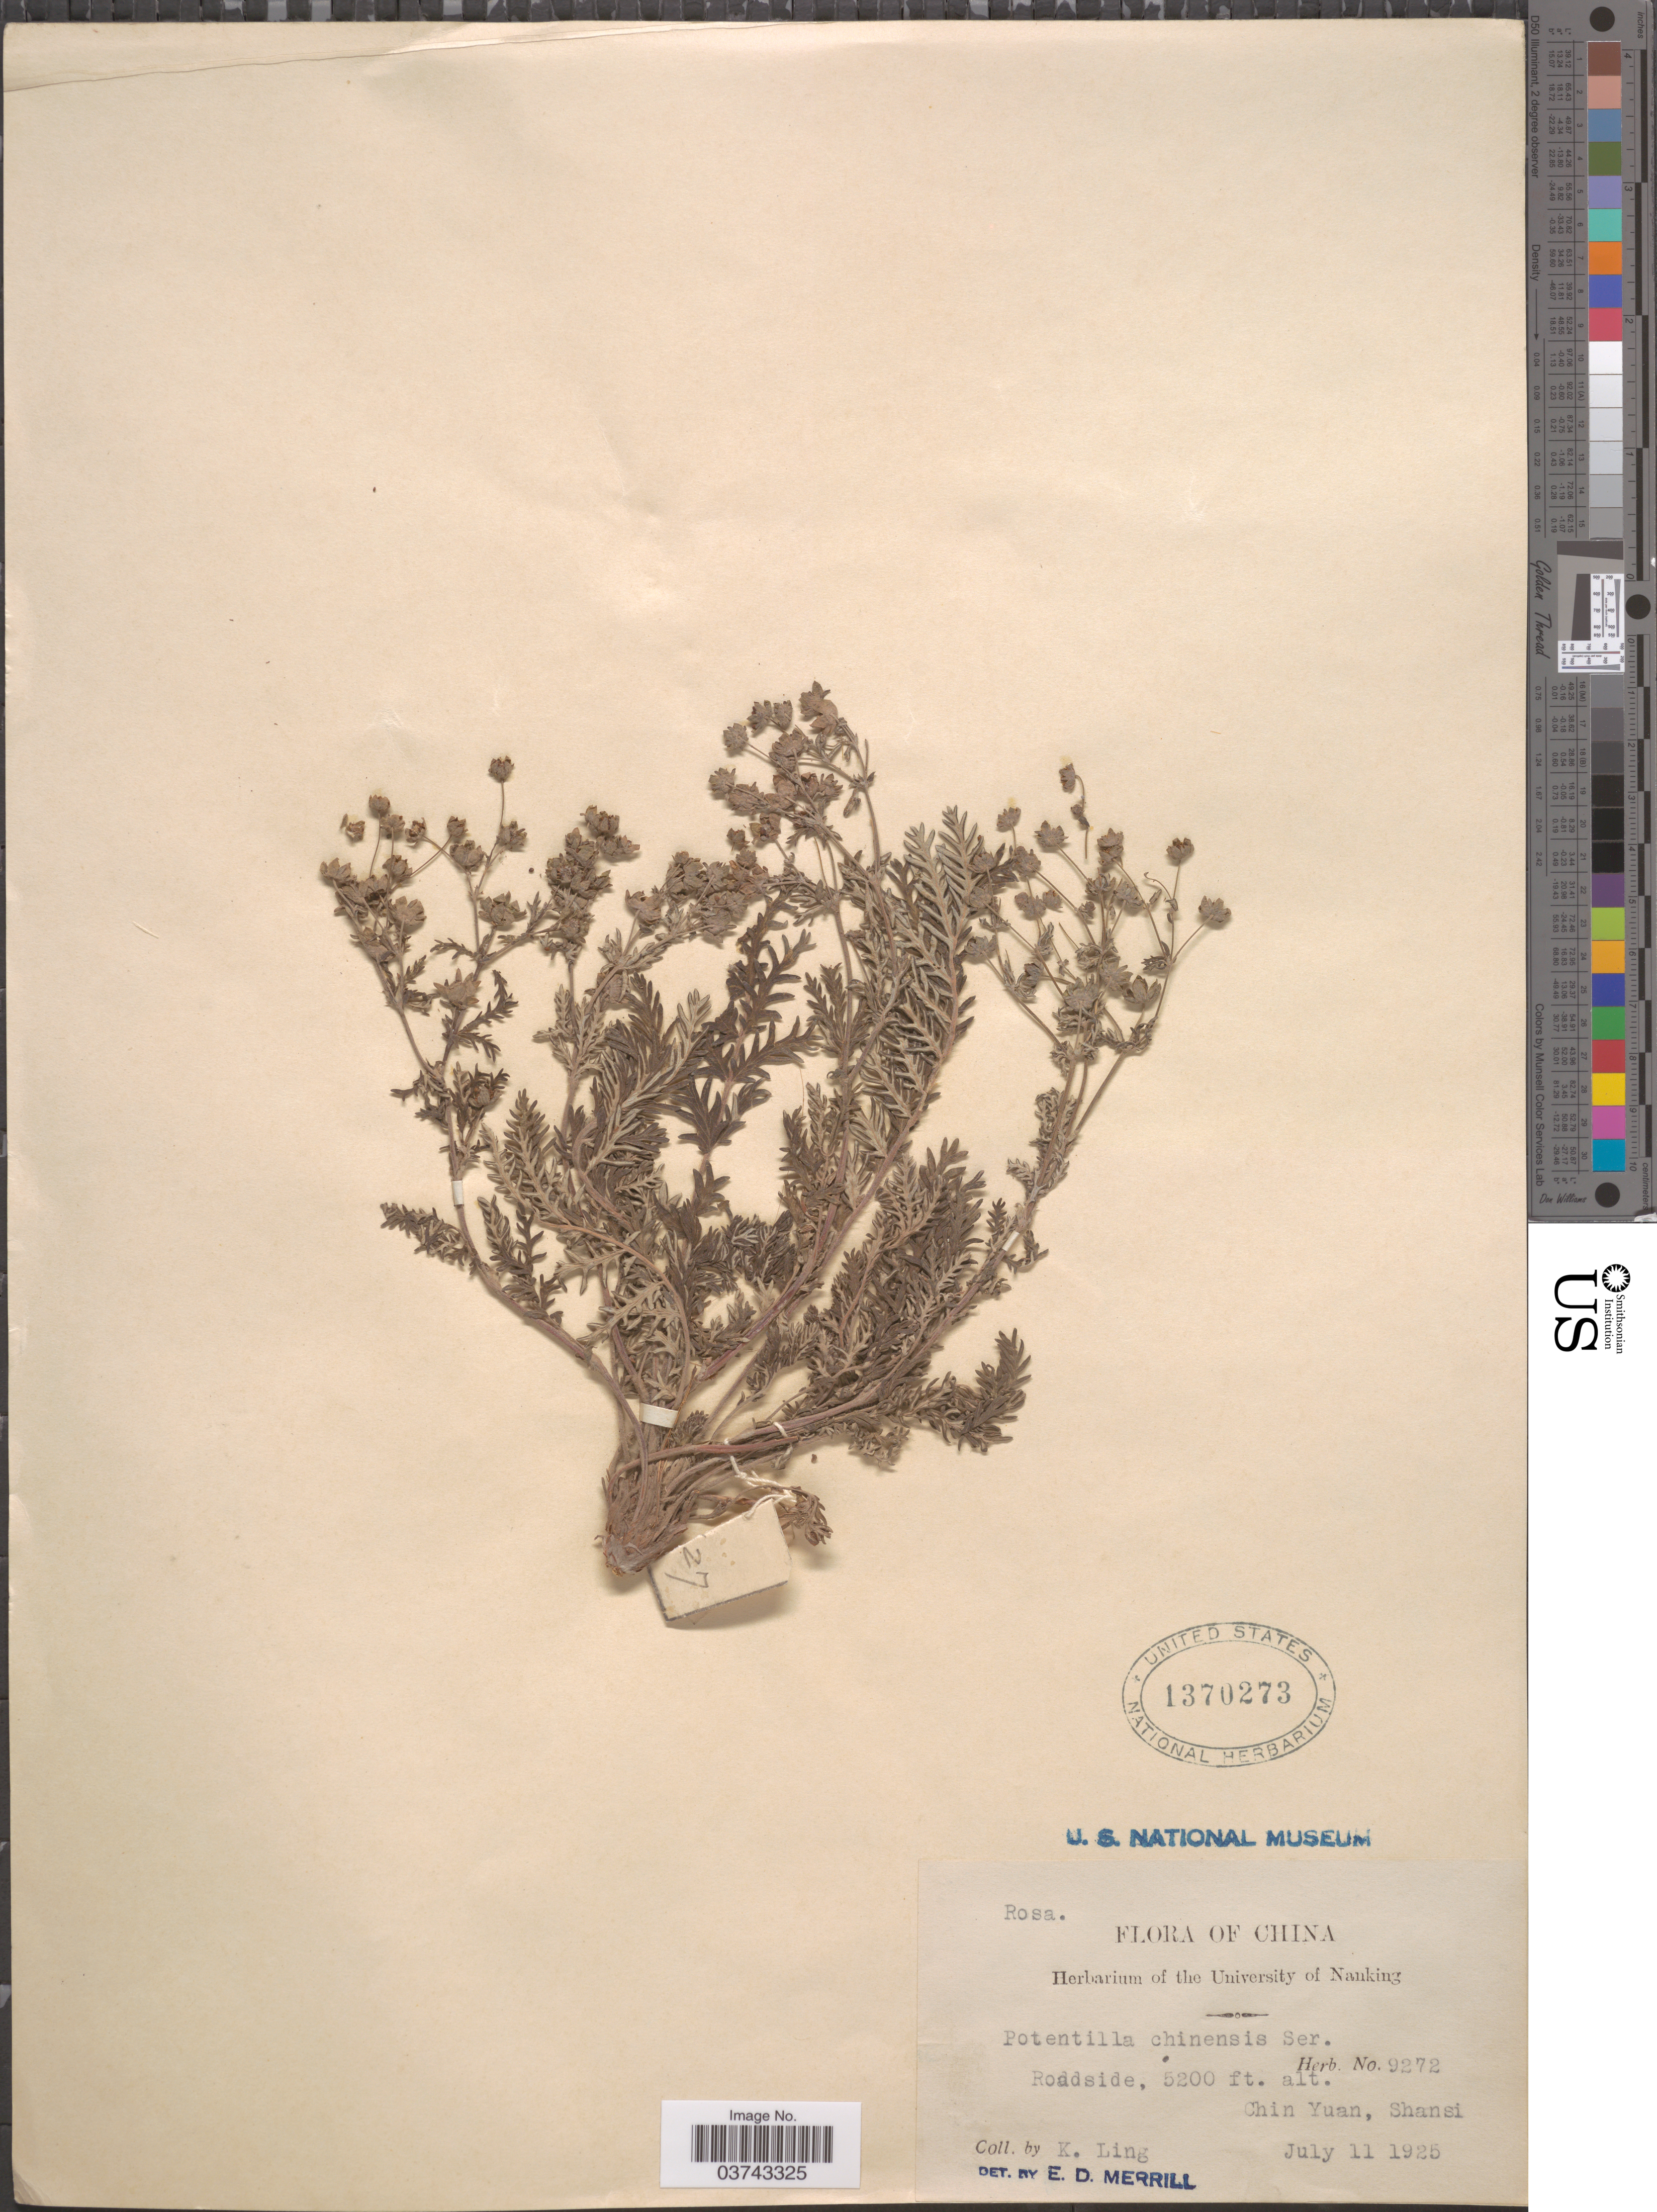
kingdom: Plantae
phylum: Tracheophyta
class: Magnoliopsida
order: Rosales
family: Rosaceae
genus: Potentilla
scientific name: Potentilla chinensis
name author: Ser.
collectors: K. Ling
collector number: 9272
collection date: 1925-07-11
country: China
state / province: Shanxi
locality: Chin Yuan, Shansi.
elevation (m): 1585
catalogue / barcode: US 1370273